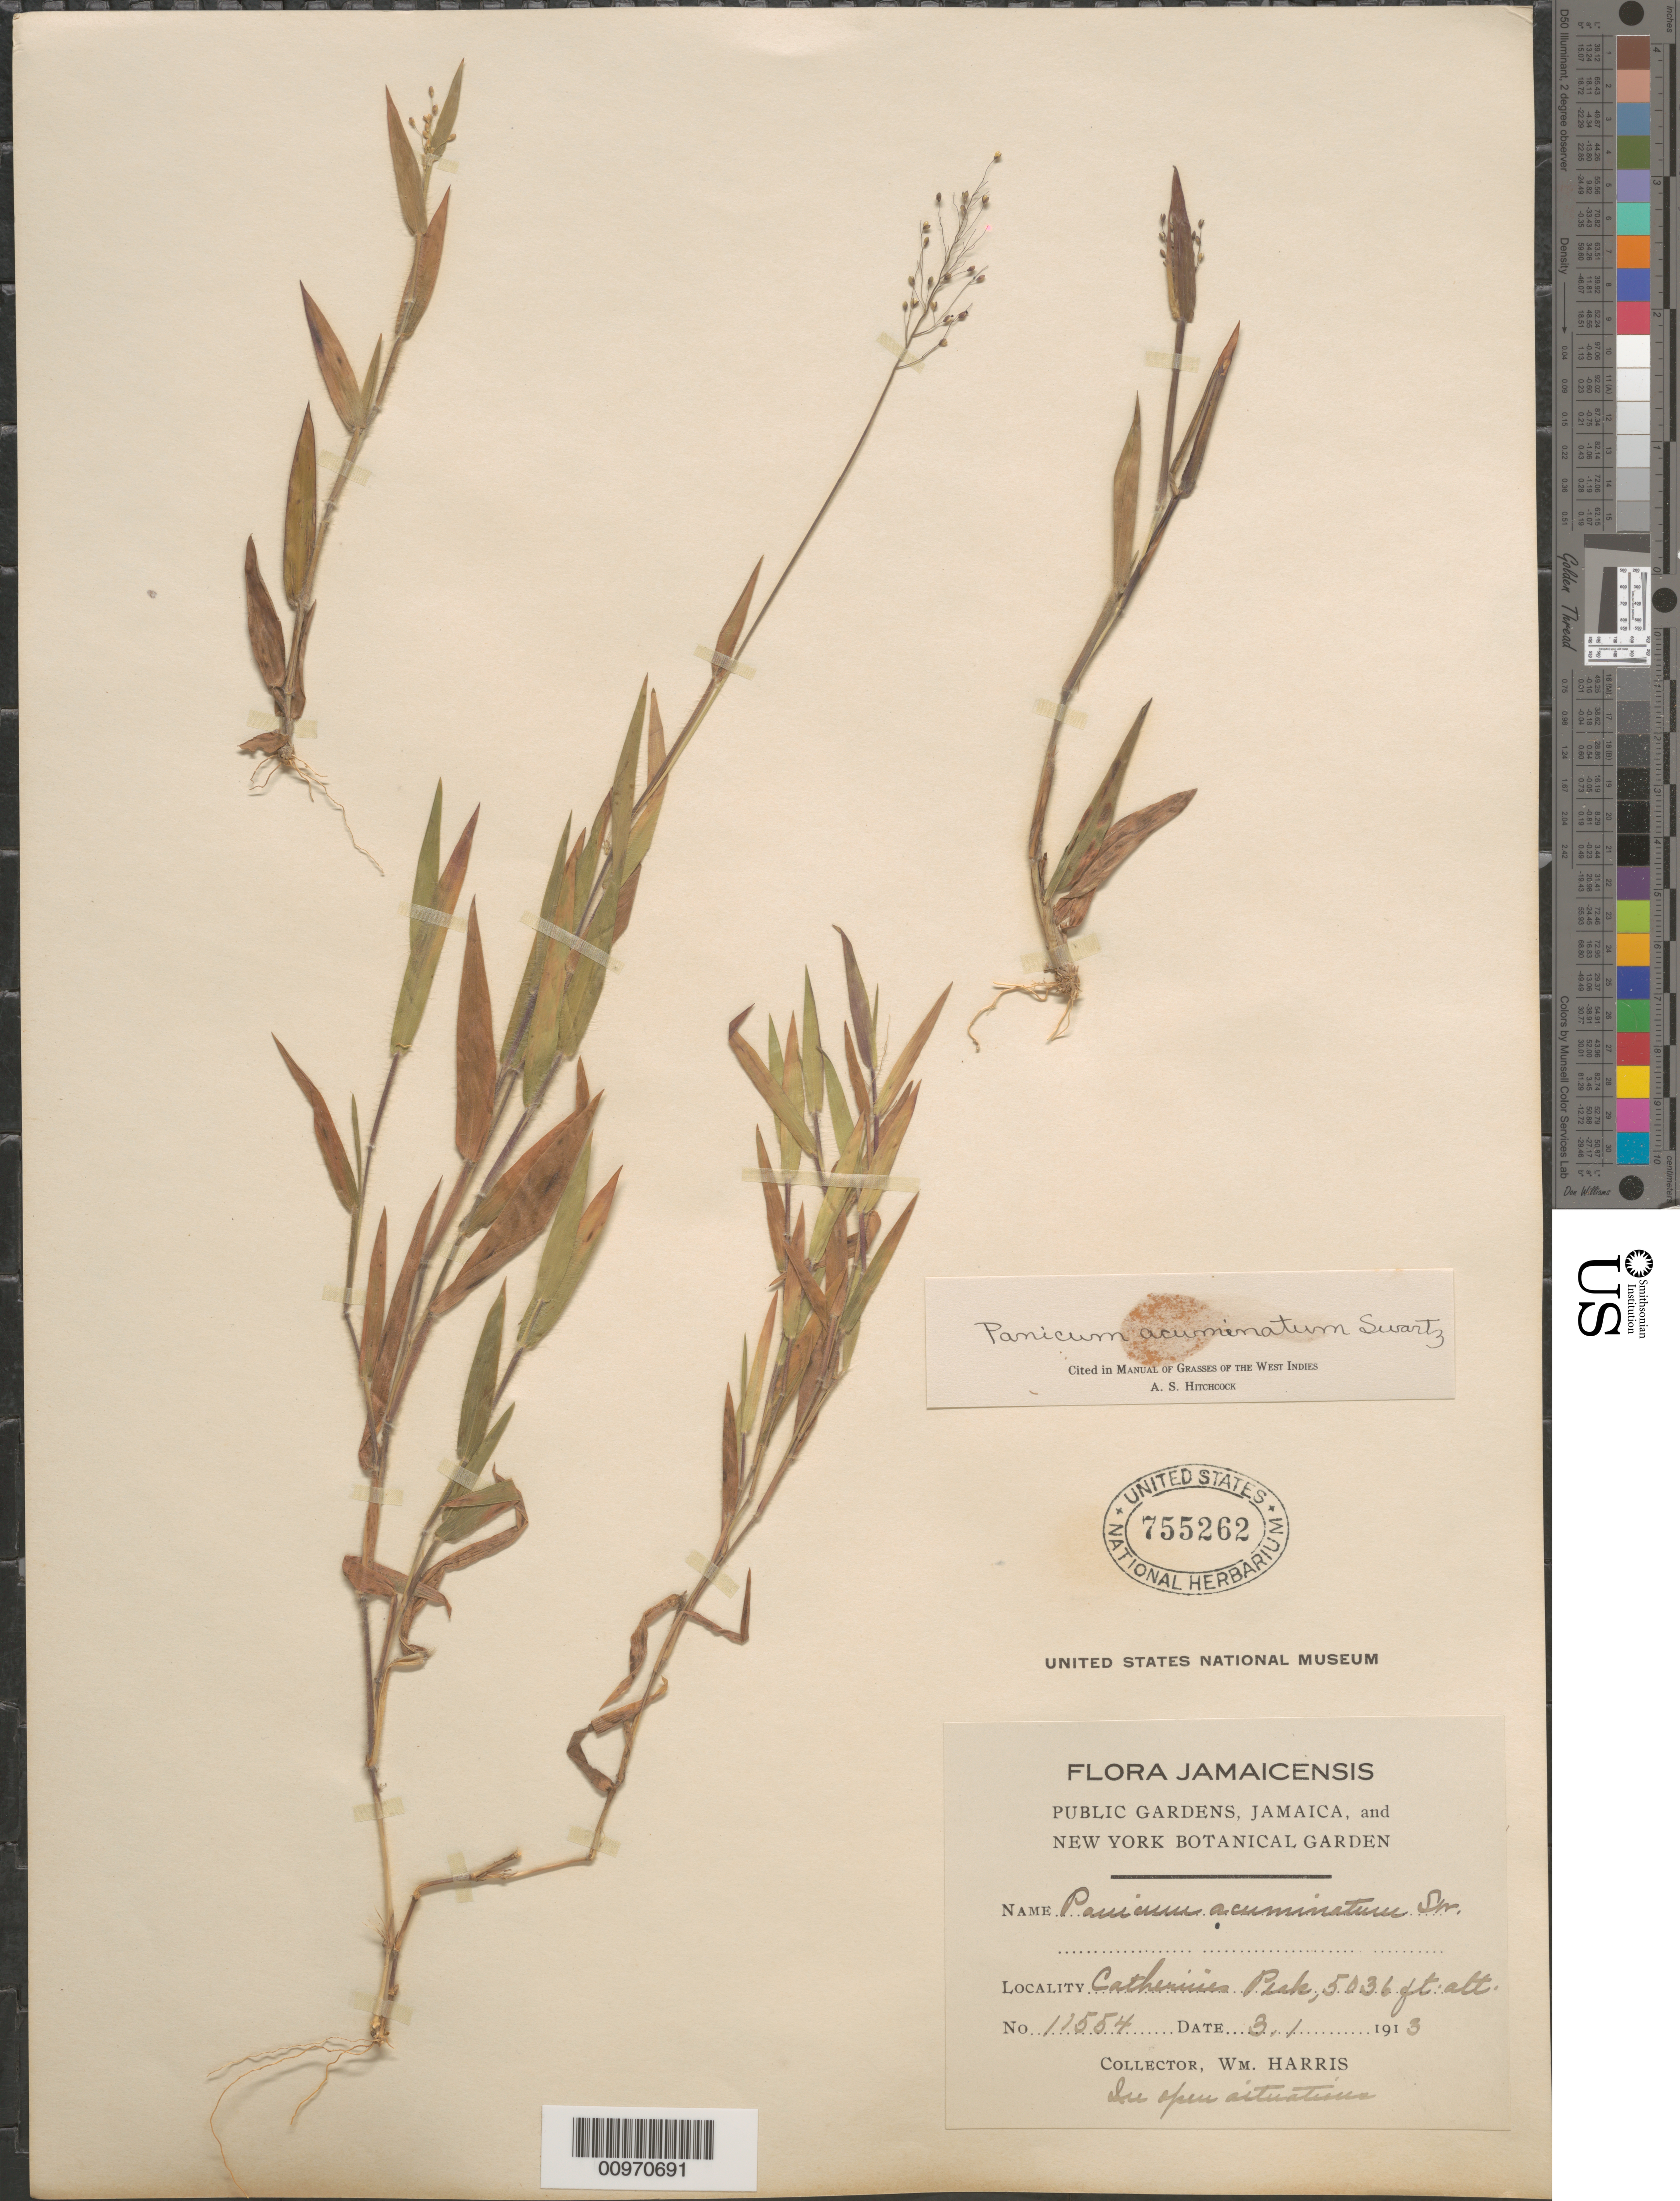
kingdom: Plantae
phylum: Tracheophyta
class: Liliopsida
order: Poales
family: Poaceae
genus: Panicum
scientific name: Panicum acuminatum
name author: Sw.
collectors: W. H. Harris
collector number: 11554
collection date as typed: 03 Jan 1913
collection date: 1913-01-03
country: Jamaica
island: Jamaica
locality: Catherine's Peak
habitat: In open situations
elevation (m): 1535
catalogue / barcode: US 755262